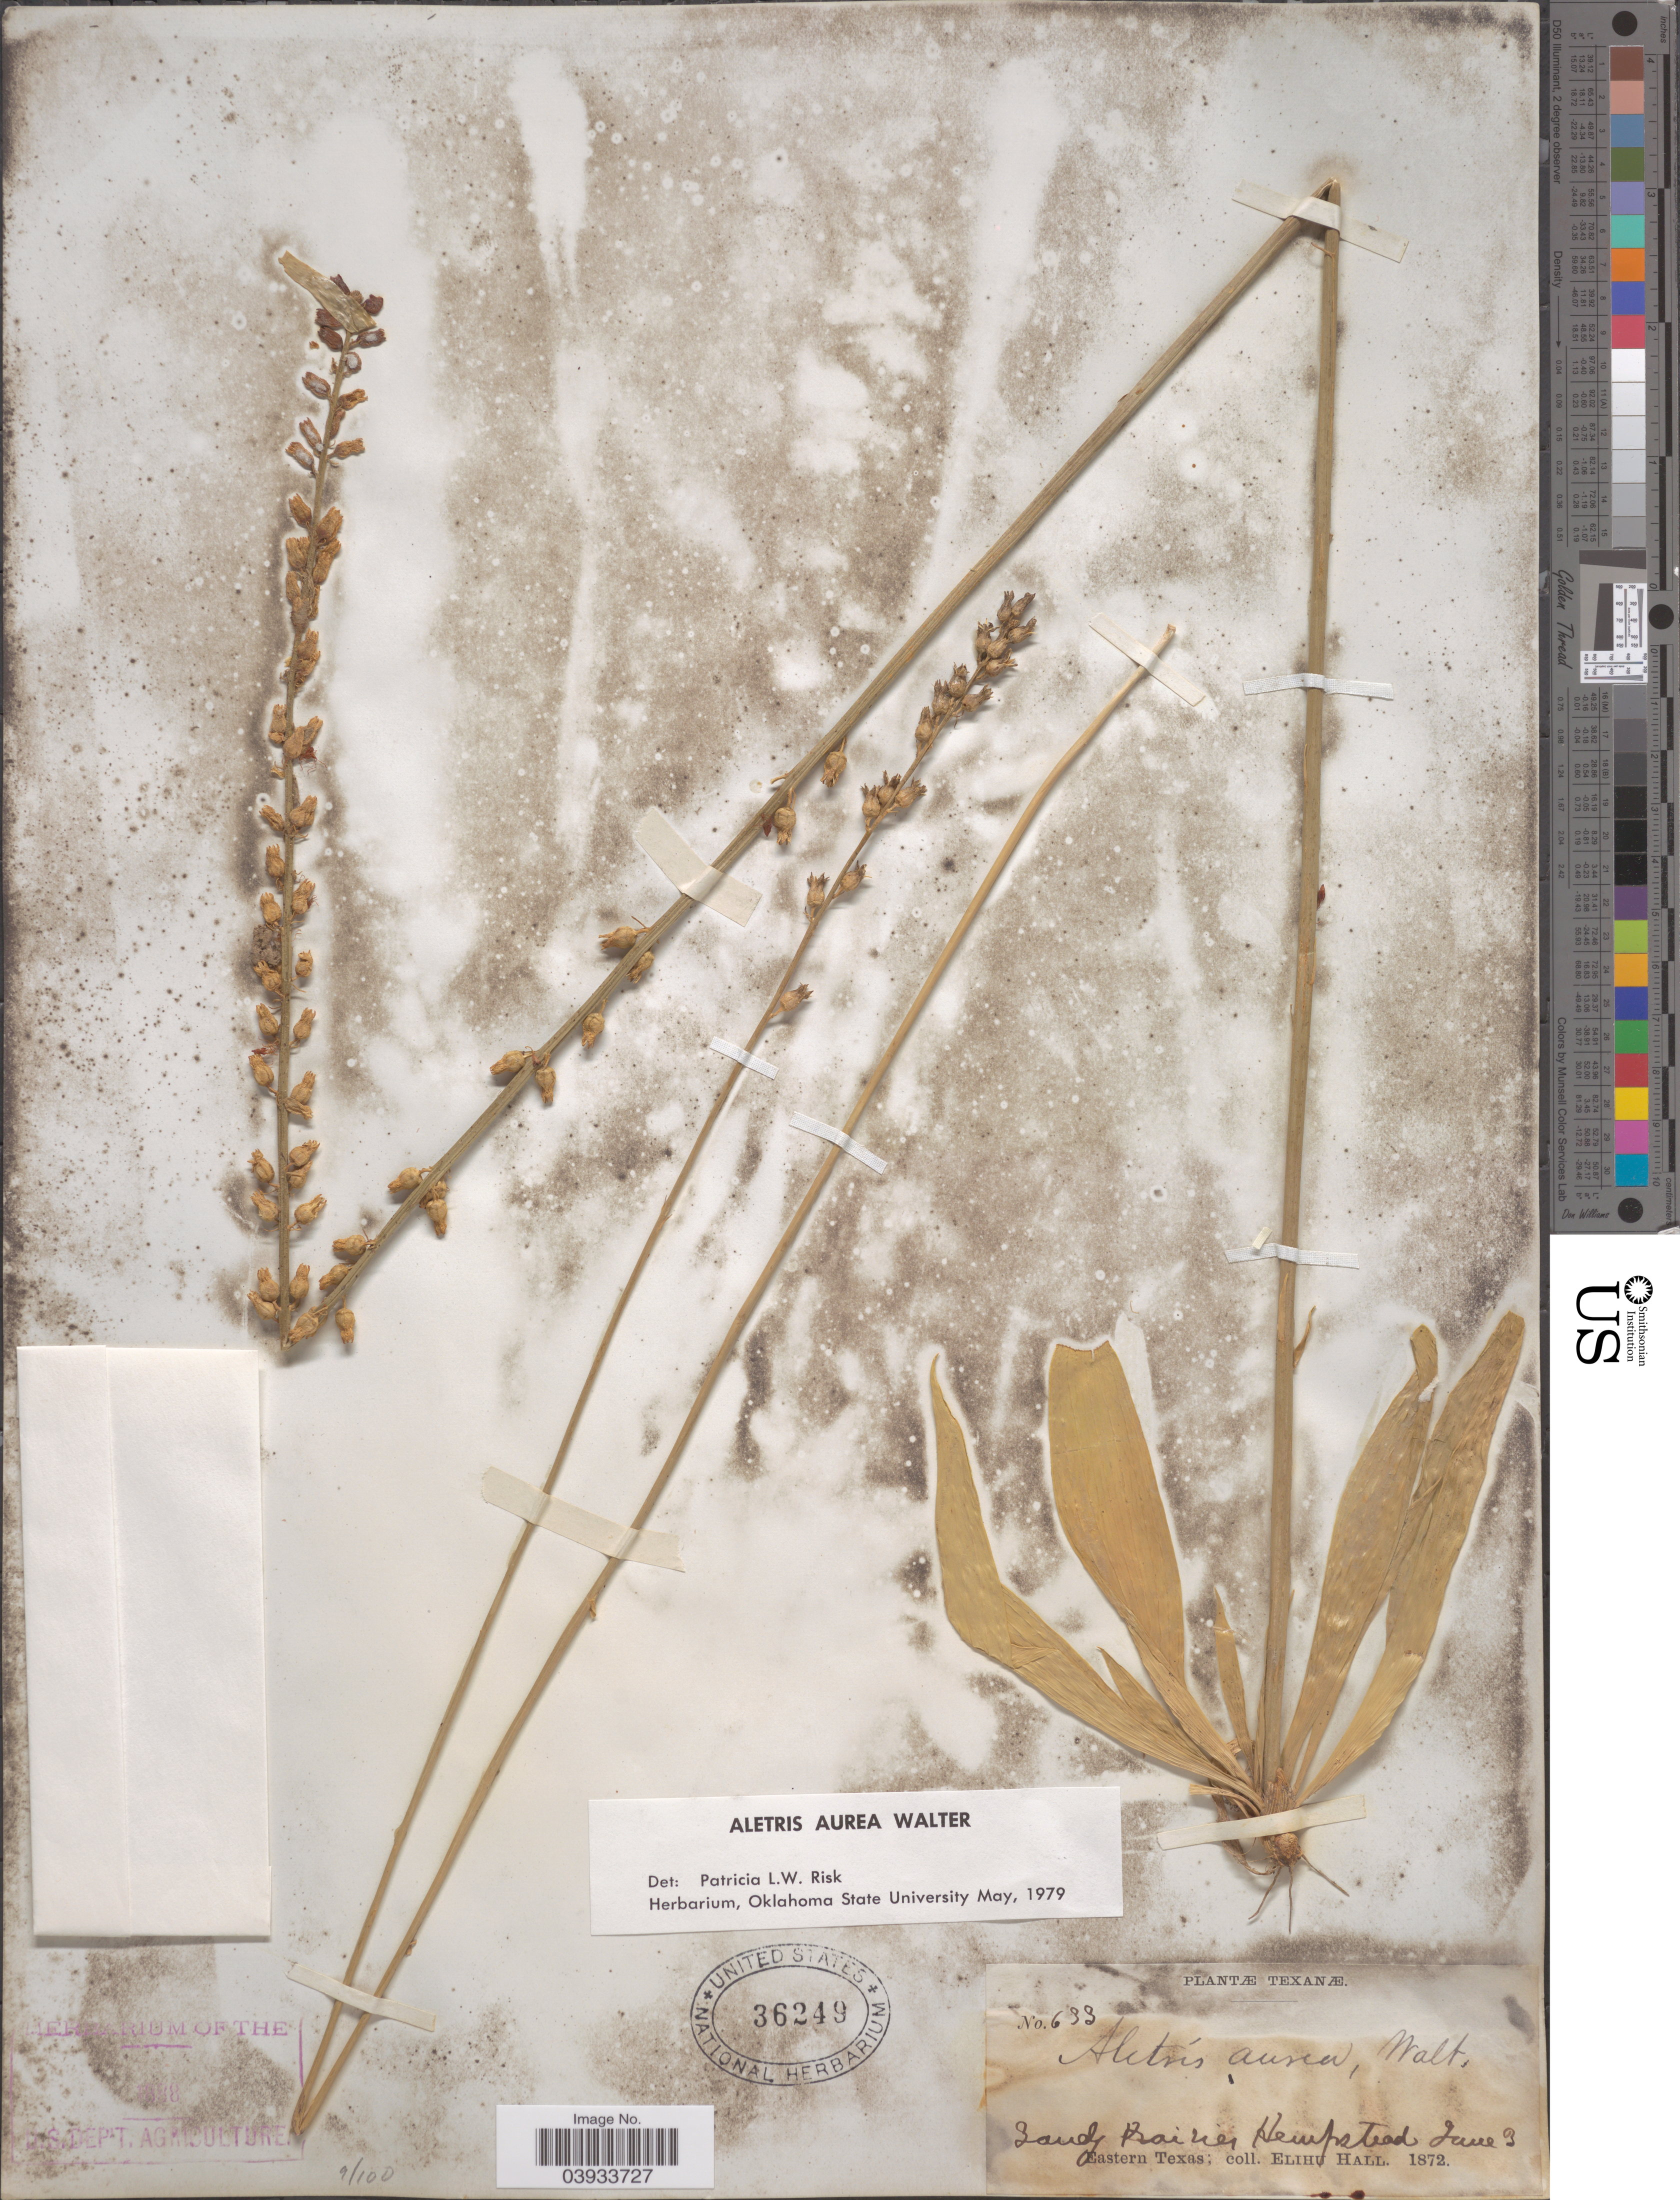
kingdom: Plantae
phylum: Tracheophyta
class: Liliopsida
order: Dioscoreales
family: Nartheciaceae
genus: Aletris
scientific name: Aletris aurea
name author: Walter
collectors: E. Hall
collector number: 633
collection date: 1872-06-03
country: United States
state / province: Texas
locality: Hempstead. Eastern Texas.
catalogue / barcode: US 36249